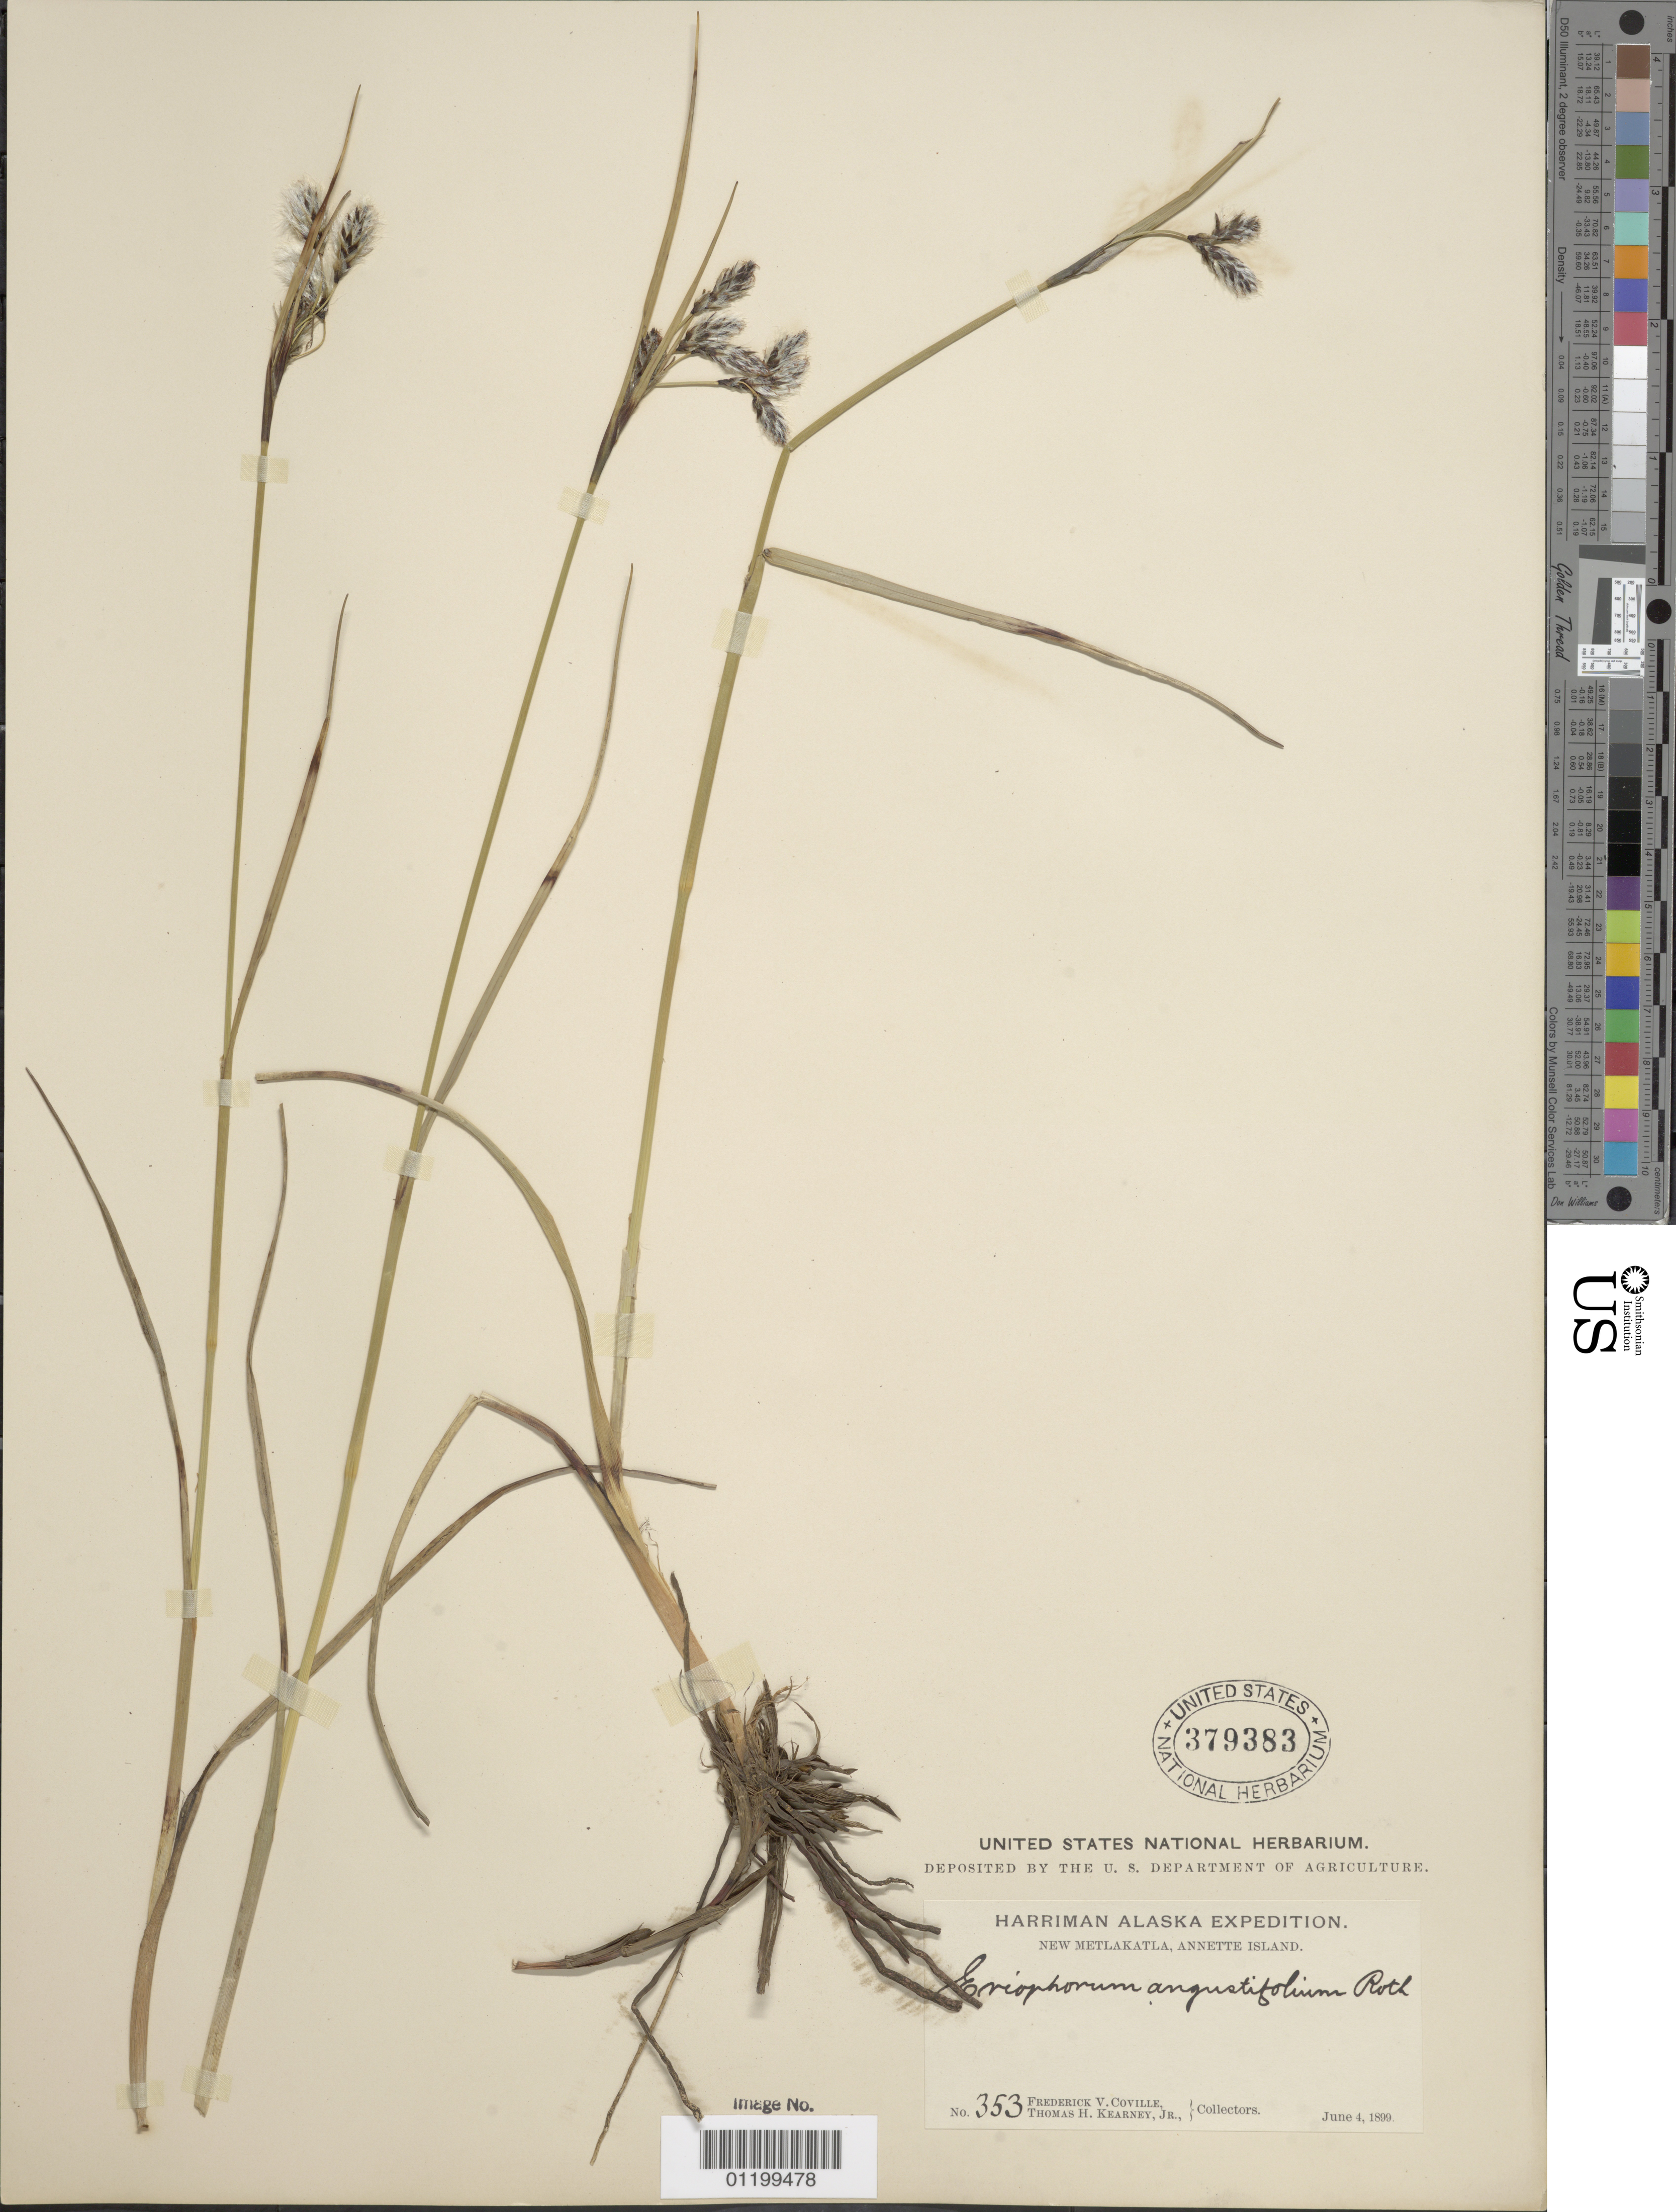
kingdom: Plantae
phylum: Tracheophyta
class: Liliopsida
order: Poales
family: Cyperaceae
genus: Eriophorum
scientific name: Eriophorum angustifolium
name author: Honck.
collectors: F. V. Coville & T. H. Kearney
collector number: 353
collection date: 1899-06-04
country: United States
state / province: Alaska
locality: New Metlakatla, Annette Island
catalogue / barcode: US 379383